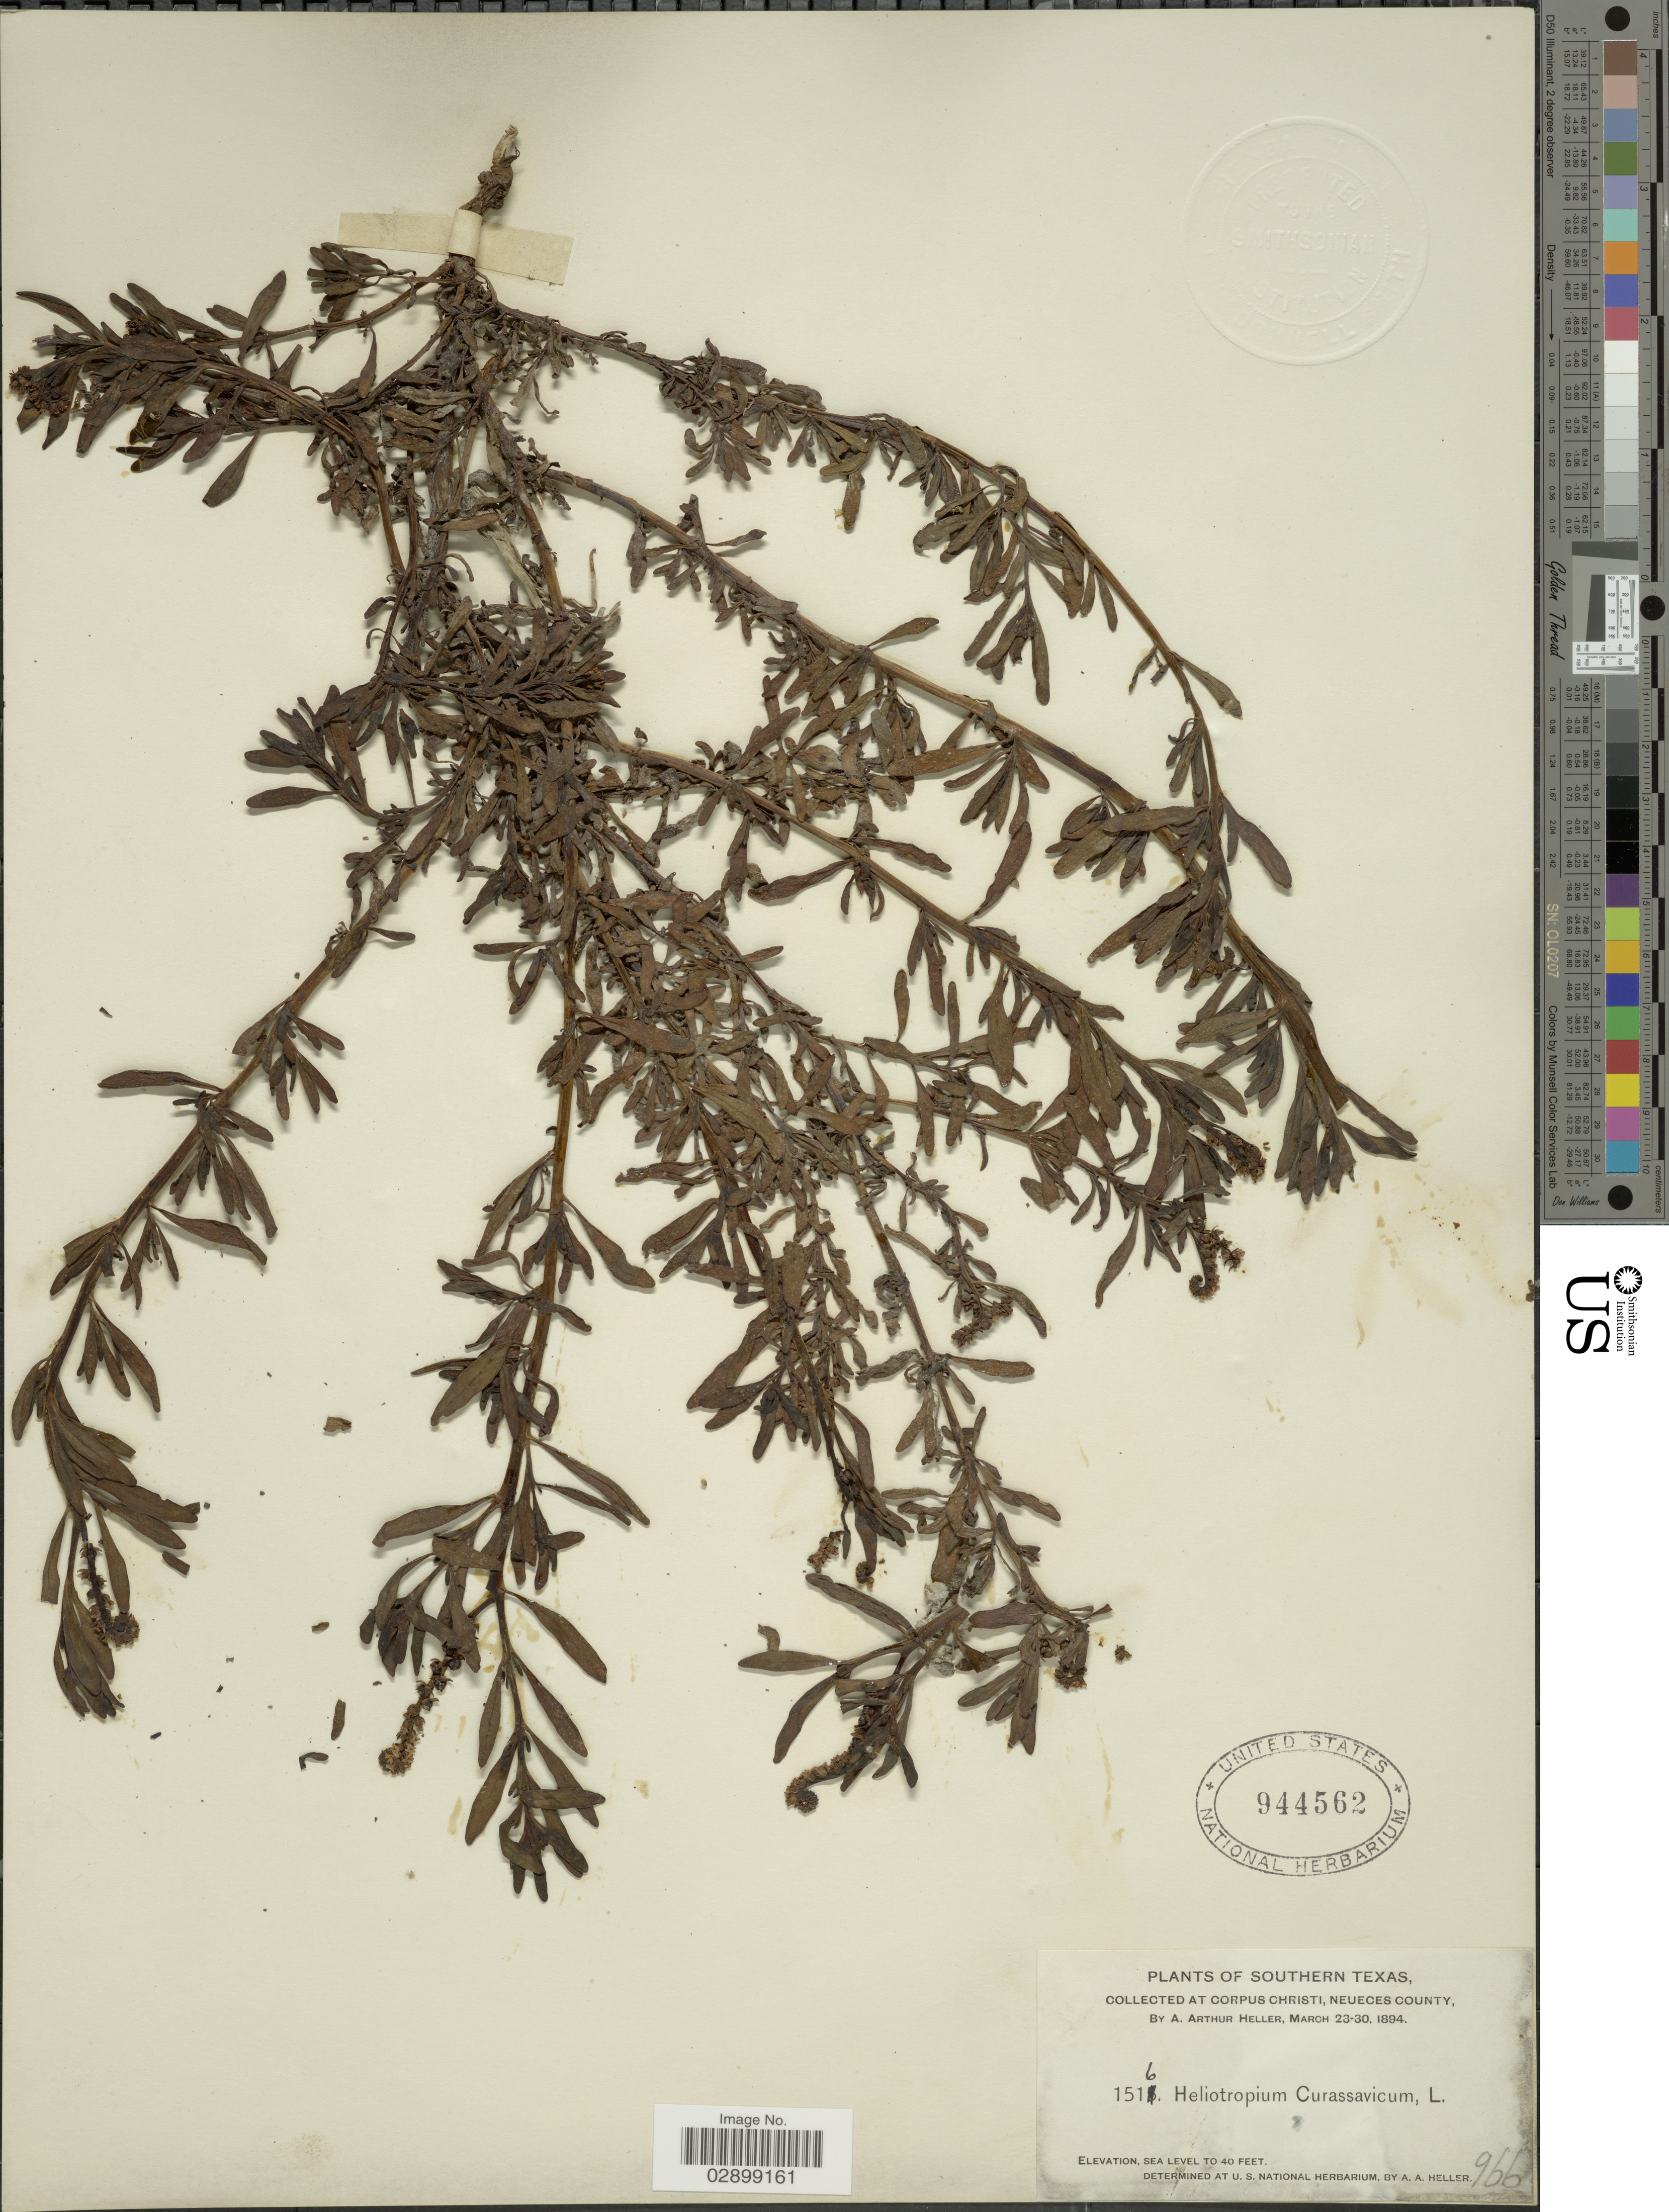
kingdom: Plantae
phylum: Tracheophyta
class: Magnoliopsida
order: Boraginales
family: Heliotropiaceae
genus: Heliotropium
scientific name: Heliotropium curassavicum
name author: L.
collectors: A. A. Heller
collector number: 1516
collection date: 1894-03-23/1894-03-30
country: United States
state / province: Texas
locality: Southern Texas. At Corpus Christi, Neuces County.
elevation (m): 0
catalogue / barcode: US 944562